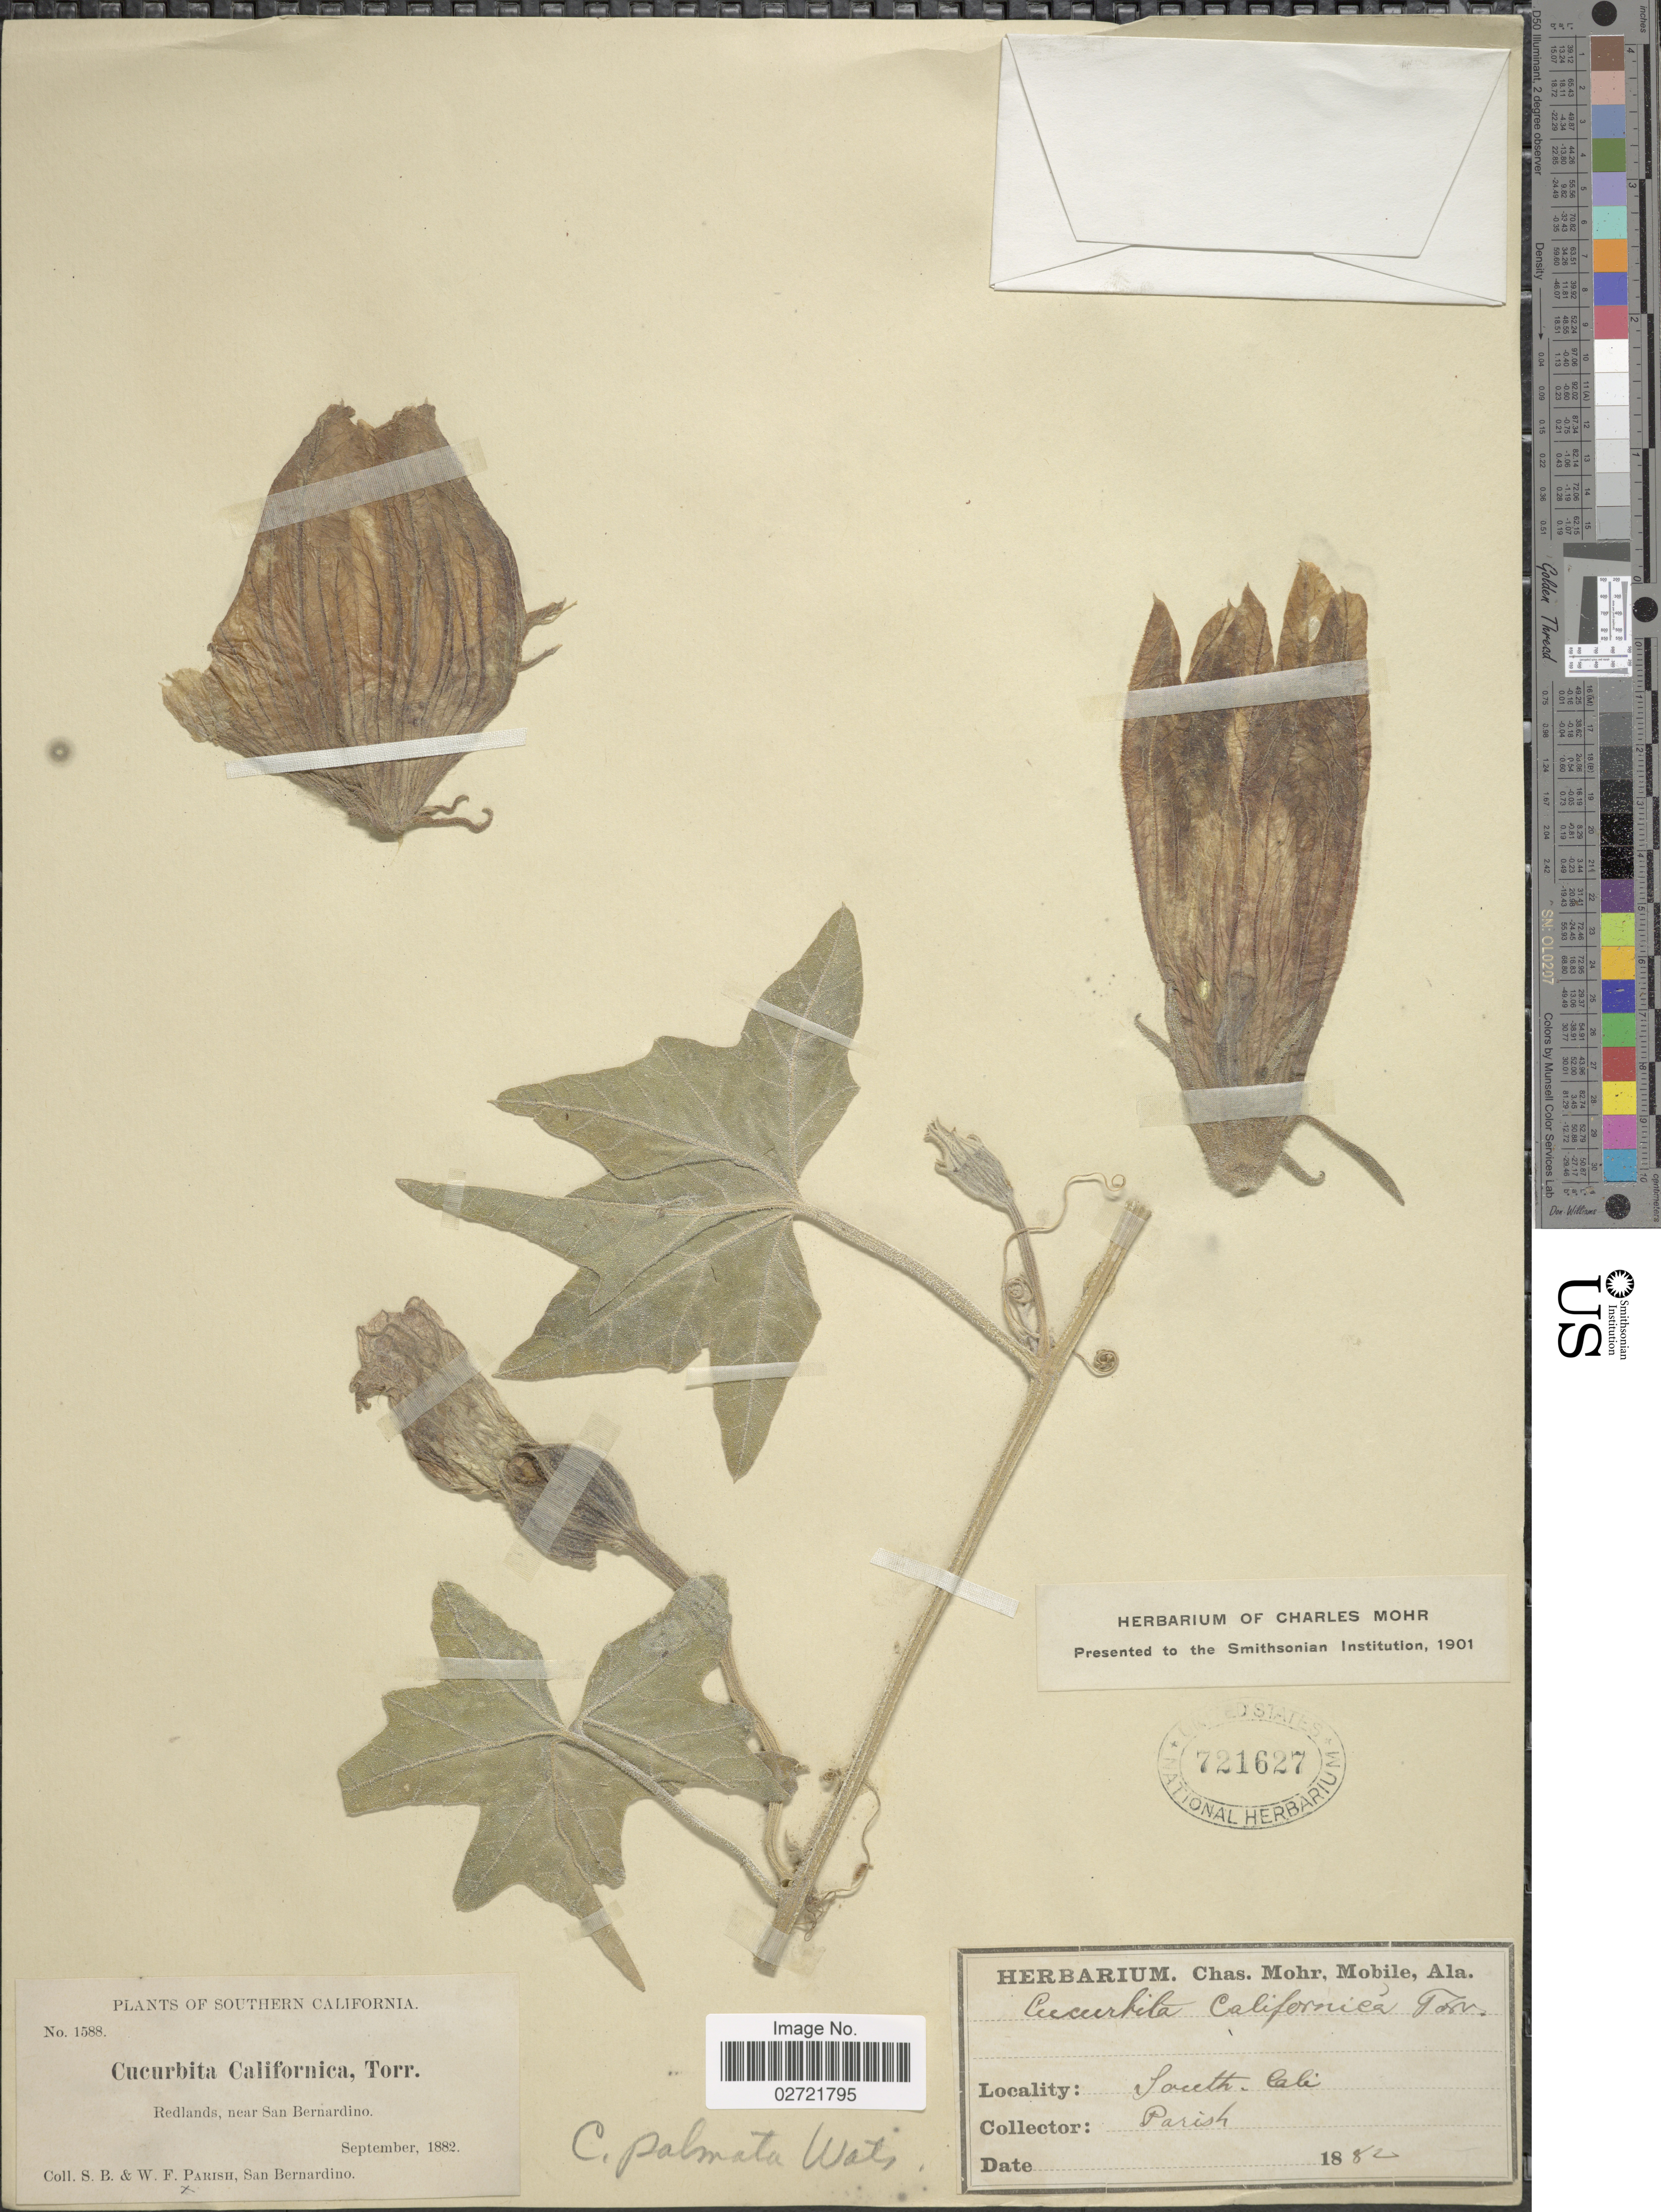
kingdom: Plantae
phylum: Tracheophyta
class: Magnoliopsida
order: Cucurbitales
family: Cucurbitaceae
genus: Cucurbita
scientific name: Cucurbita palmata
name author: S. Watson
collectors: S. B. Parish & W. F. Parish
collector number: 1588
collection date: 1882-09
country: United States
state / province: California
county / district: San Bernardino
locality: Southern California, Redlands, near San Bernardino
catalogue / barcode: US 721627